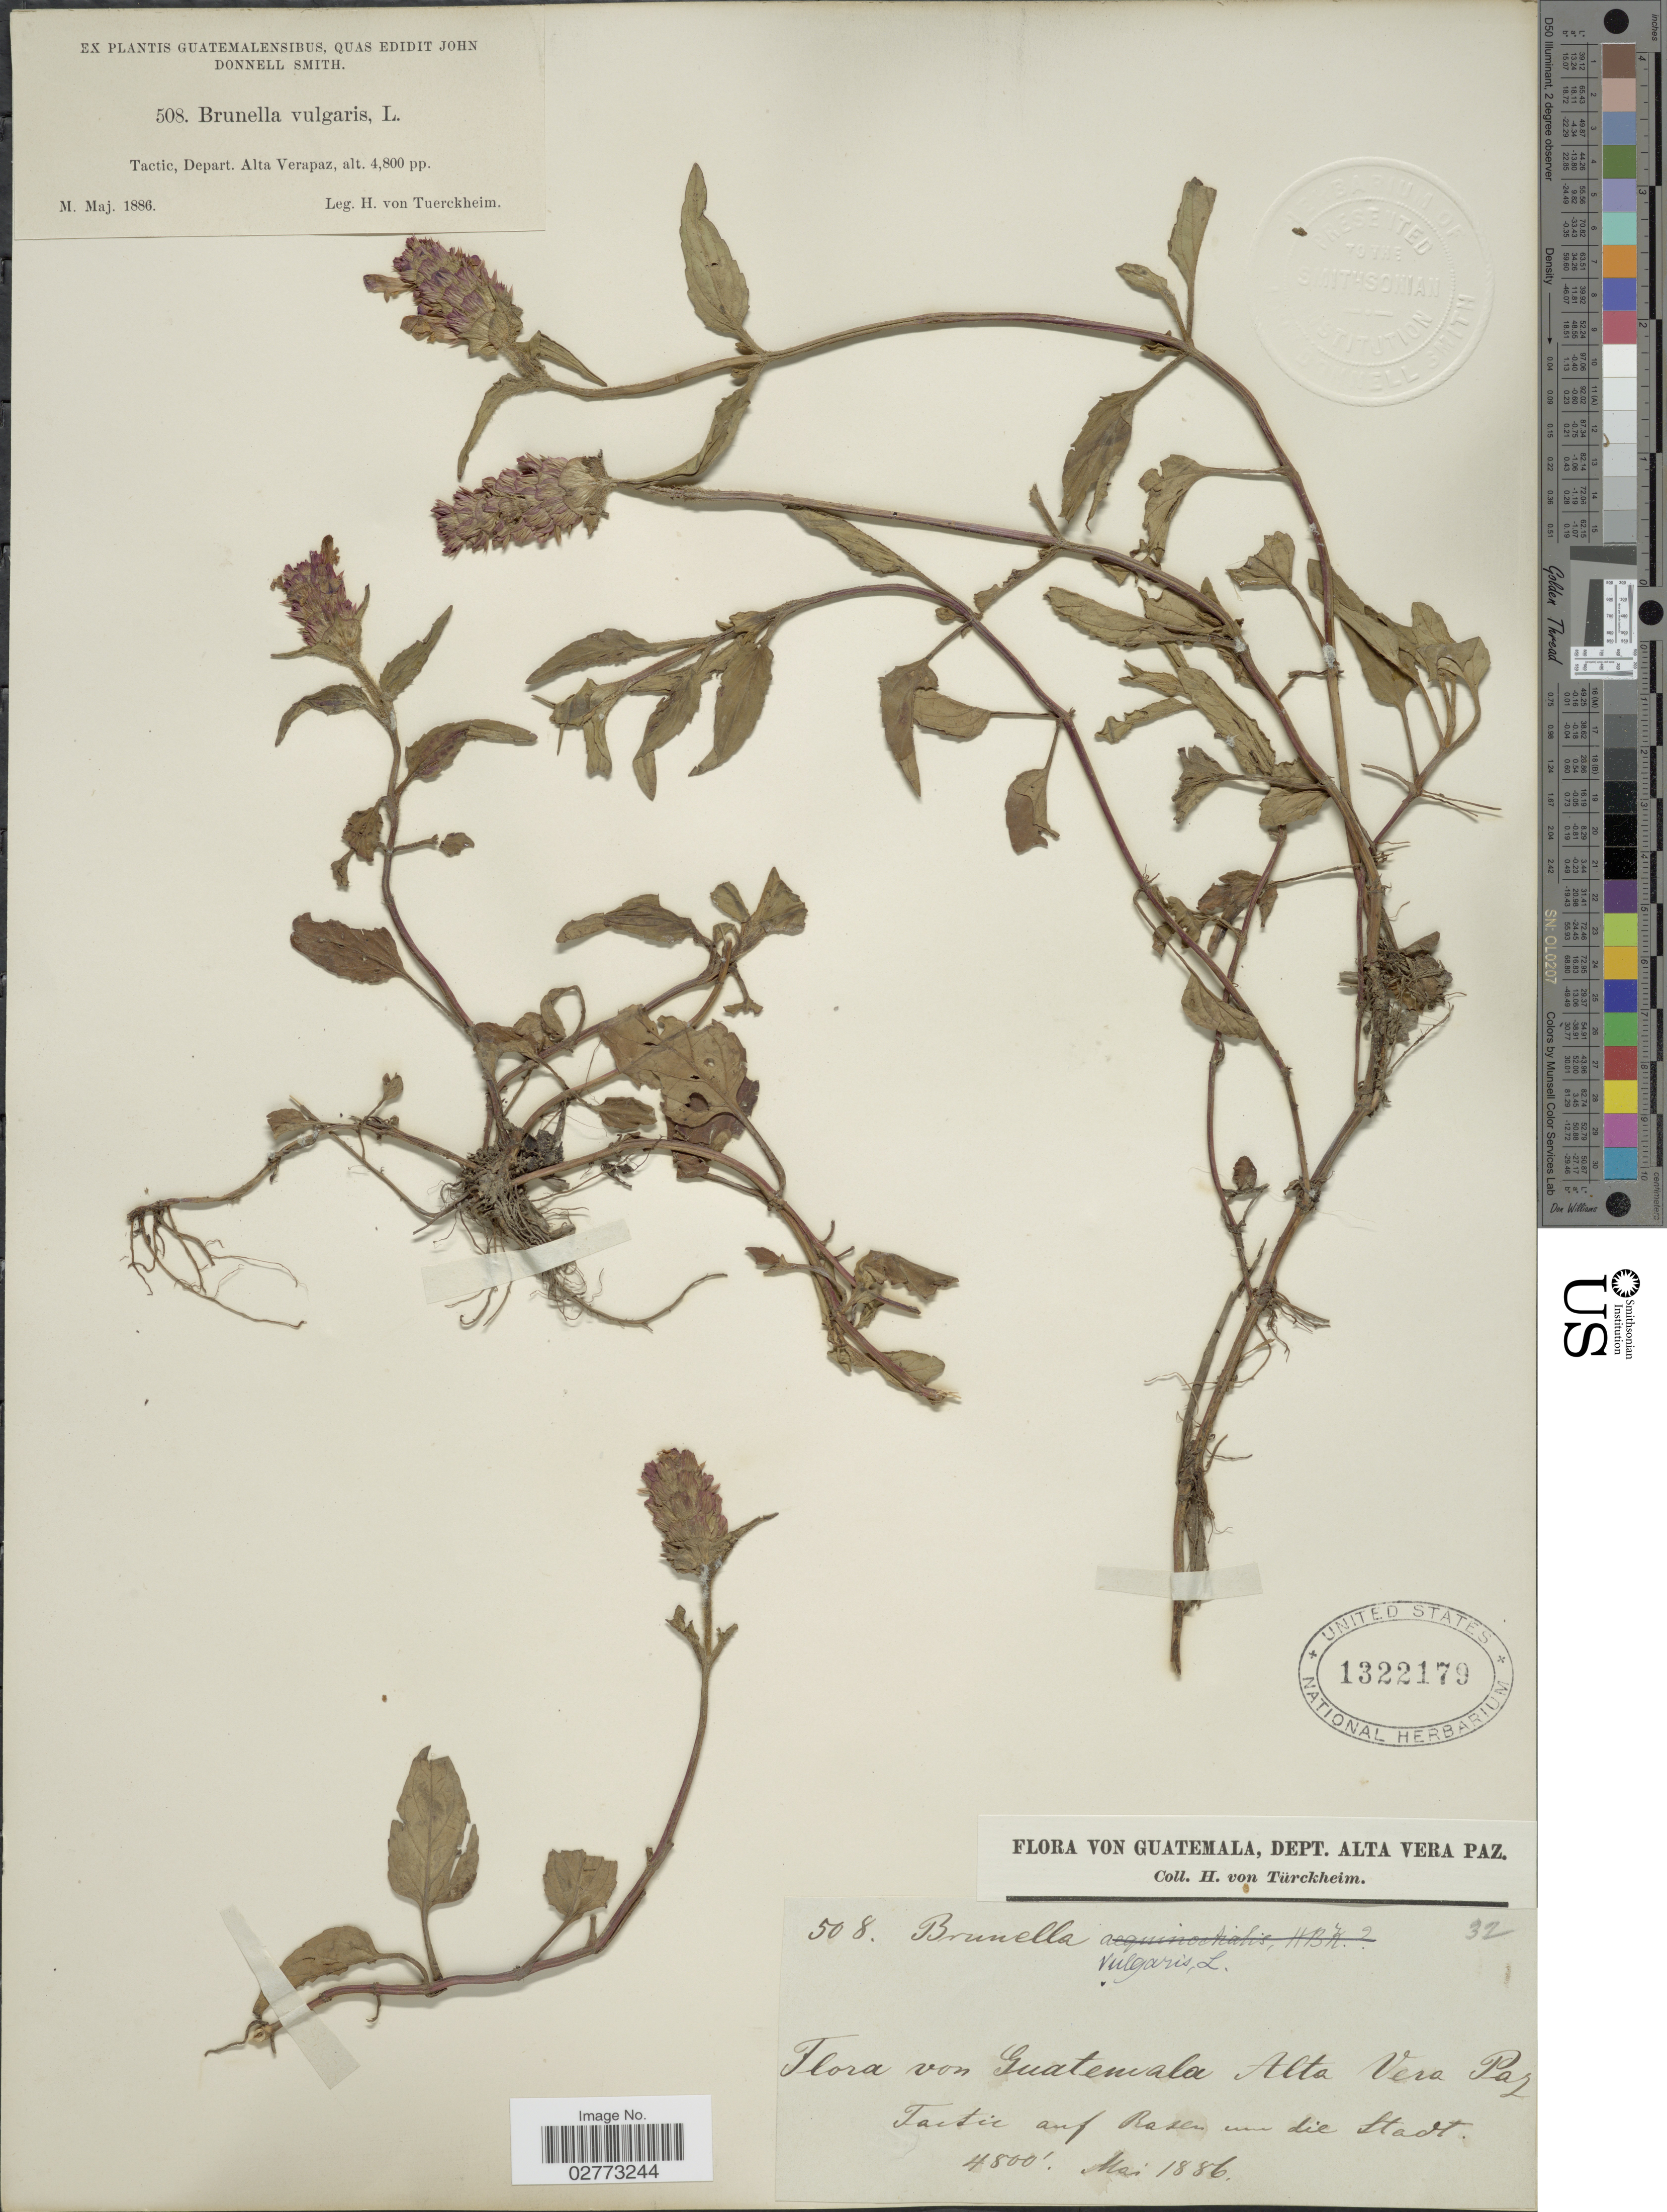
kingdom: Plantae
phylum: Tracheophyta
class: Magnoliopsida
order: Lamiales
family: Lamiaceae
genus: Prunella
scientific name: Prunella vulgaris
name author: L.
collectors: H. von Türckheim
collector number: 508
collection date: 1886-05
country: Guatemala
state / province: Alta Verapaz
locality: Tactic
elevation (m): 1463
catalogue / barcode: US 1322179